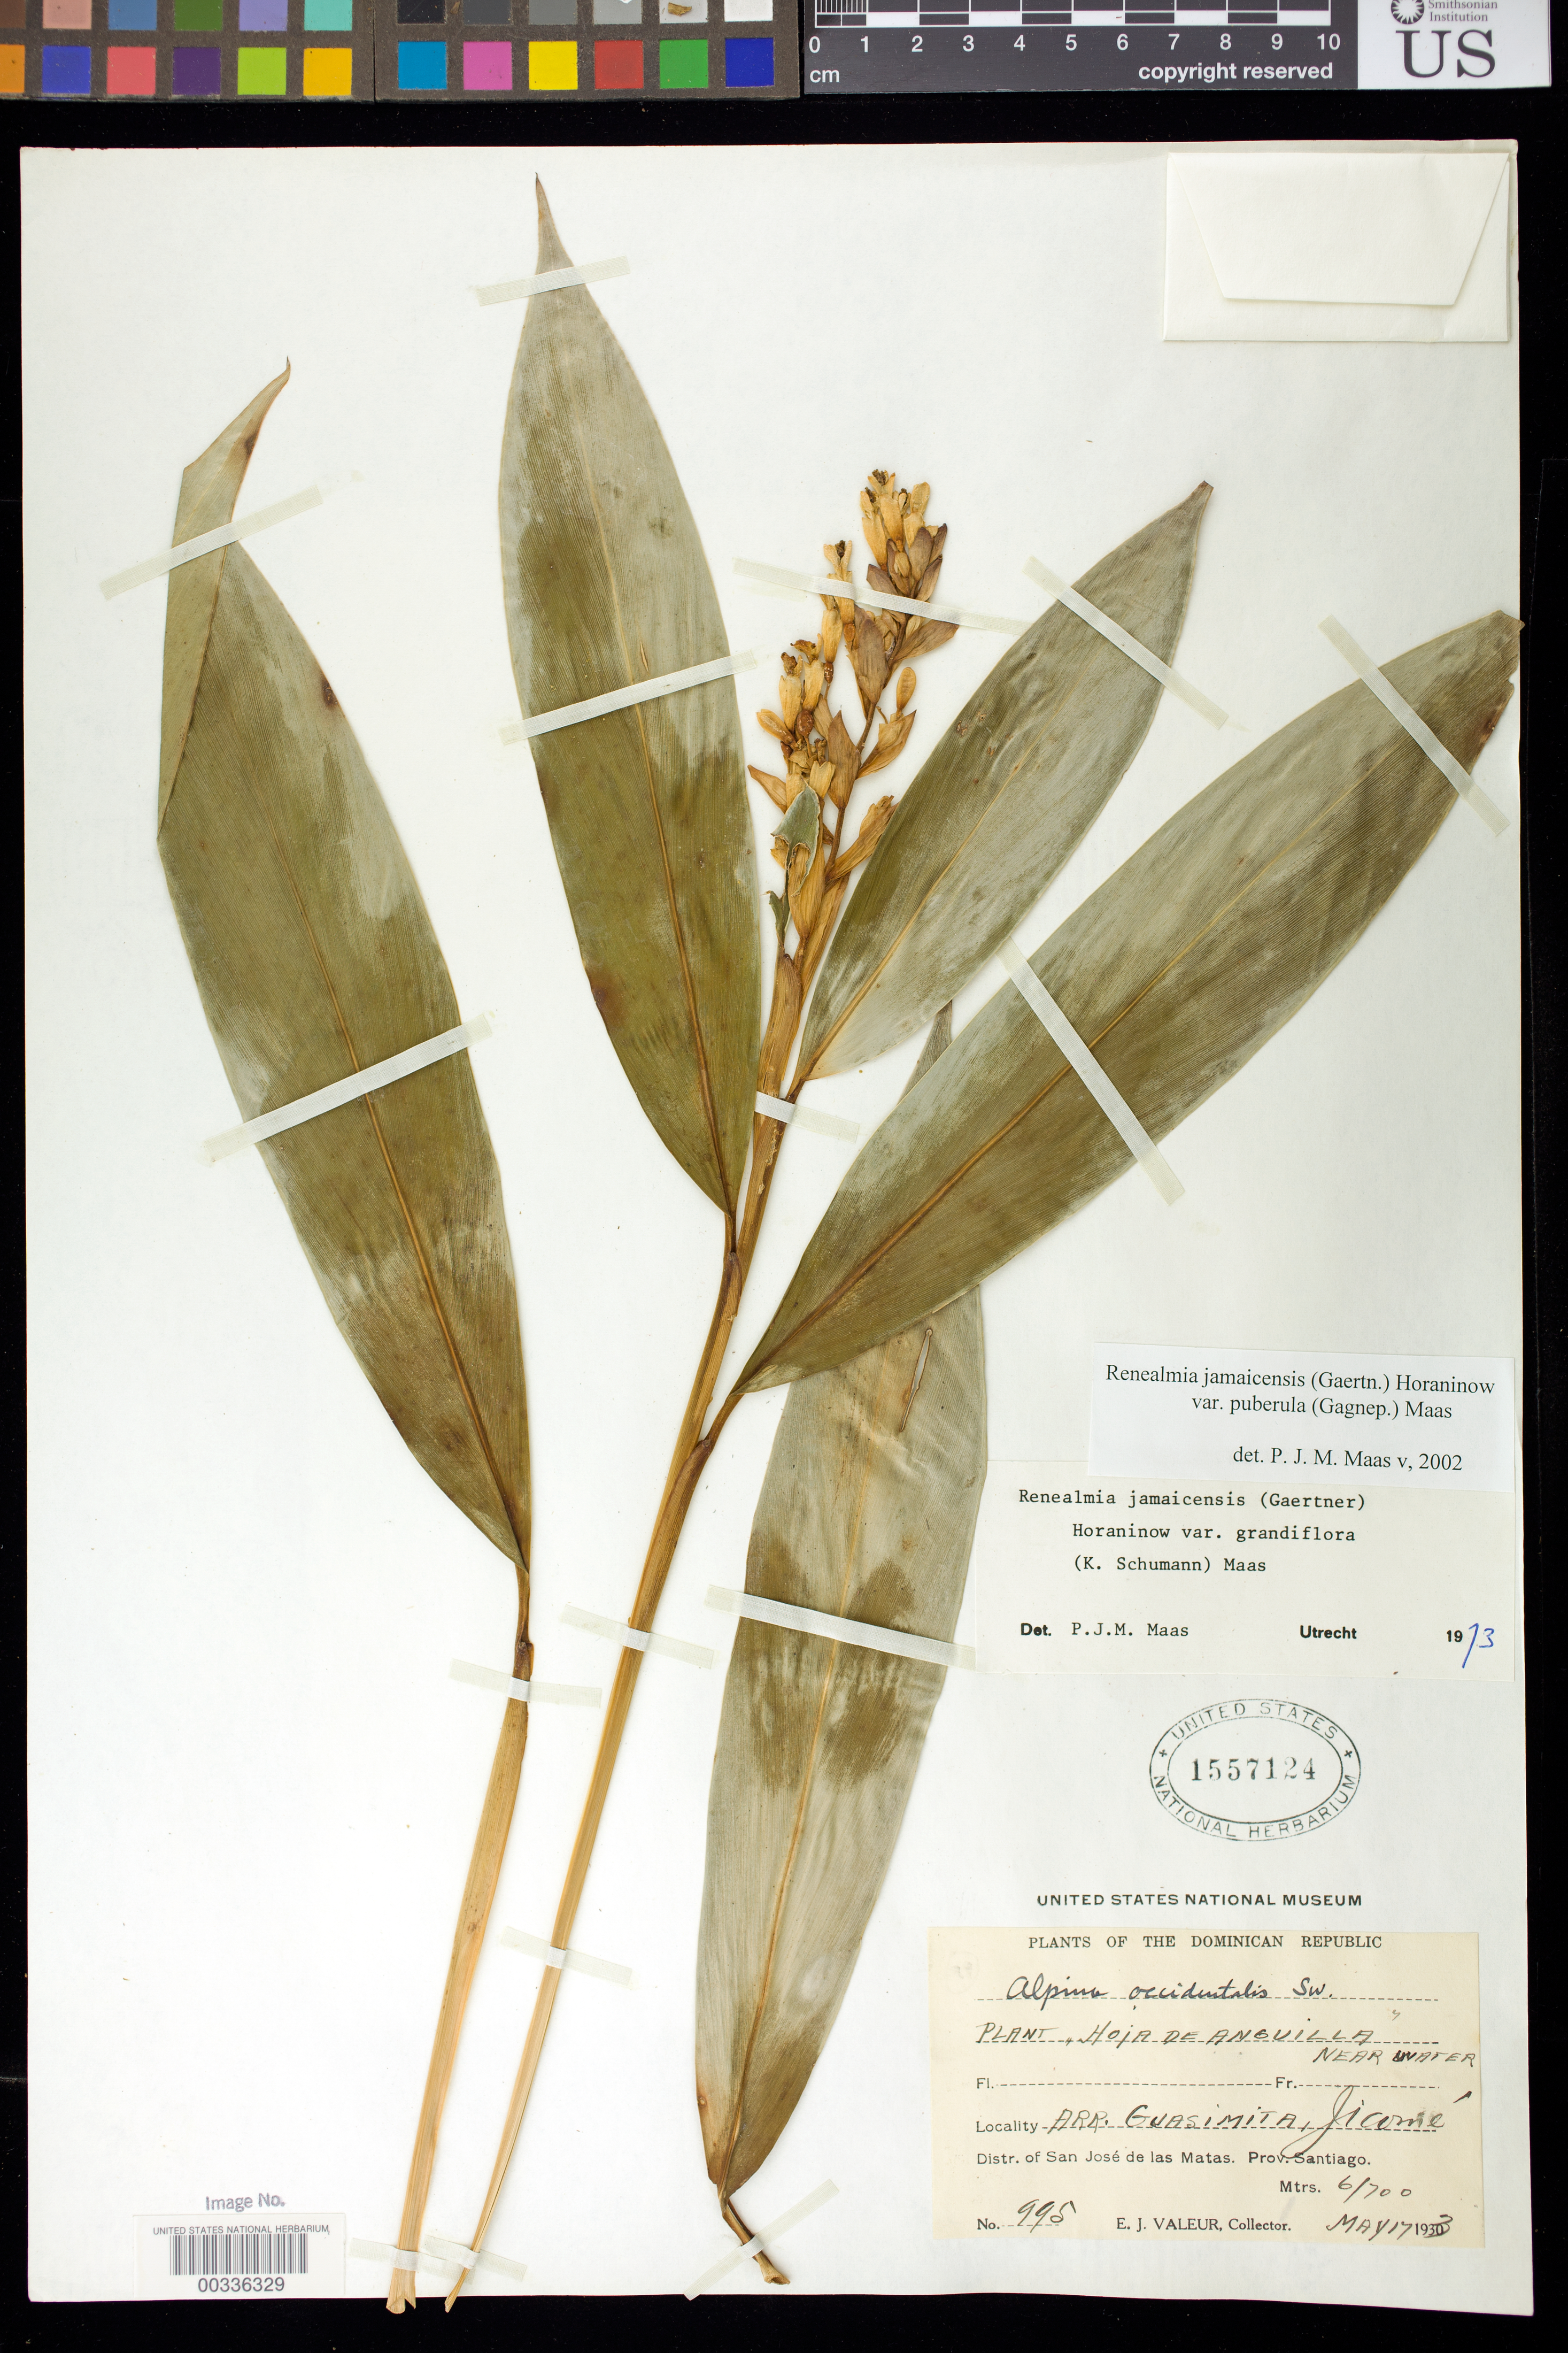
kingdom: Plantae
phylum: Tracheophyta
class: Liliopsida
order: Zingiberales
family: Zingiberaceae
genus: Renealmia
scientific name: Renealmia jamaicensis var. puberula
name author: (Gagnep.) Maas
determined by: Maas, Paul J. M.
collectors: E. Valeur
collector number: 995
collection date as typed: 17 May 1933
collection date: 1933-05-17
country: Dominican Republic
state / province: Santiago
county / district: San José De Las Matas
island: Hispaniola Island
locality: Arr. guasimita, jicome, distr. of san jose de las matas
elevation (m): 600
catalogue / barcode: US 1557124